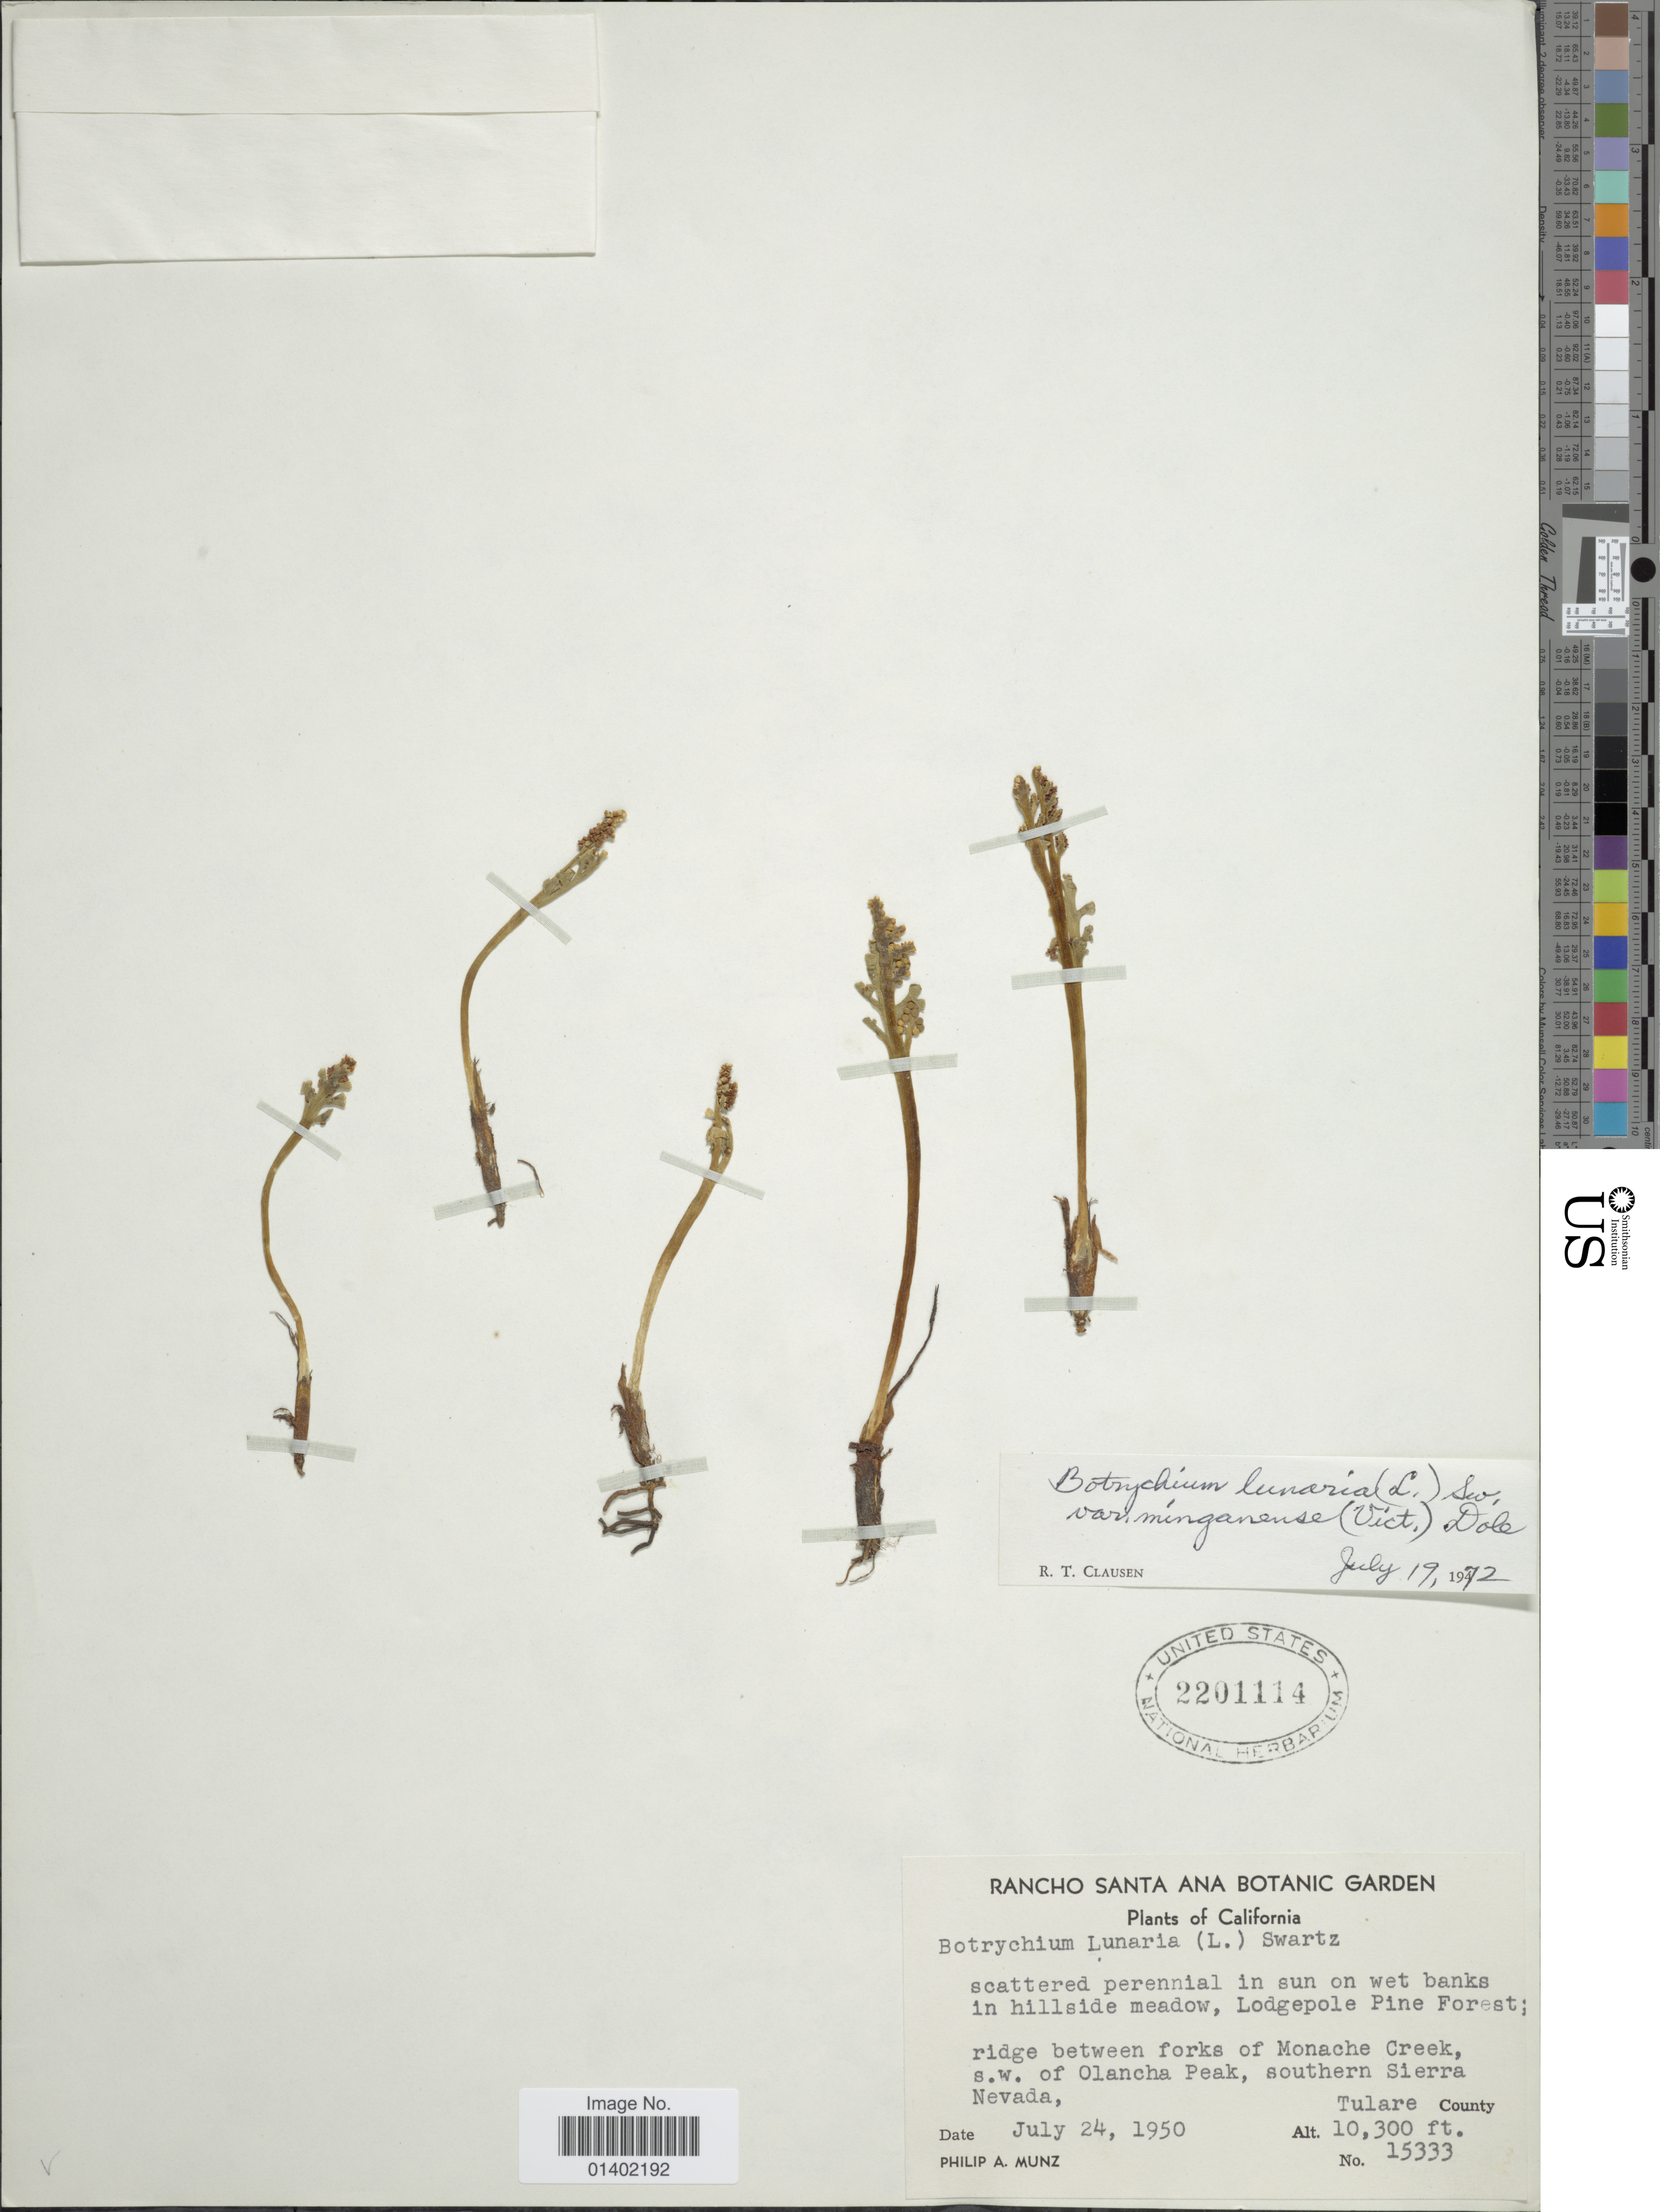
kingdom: Plantae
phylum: Tracheophyta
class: Polypodiopsida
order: Ophioglossales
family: Ophioglossaceae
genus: Botrychium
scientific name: Botrychium minganense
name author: Vict.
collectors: P. A. Munz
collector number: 15333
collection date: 1950-07-24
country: United States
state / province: California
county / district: Tulare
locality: Plants of California, Lodgepole Pine Forest, ridge between forks of Monache Creek, s.w. of Olancha Peak, southern Sierra Nevada, Tulare County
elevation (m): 3139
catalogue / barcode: US 2201114